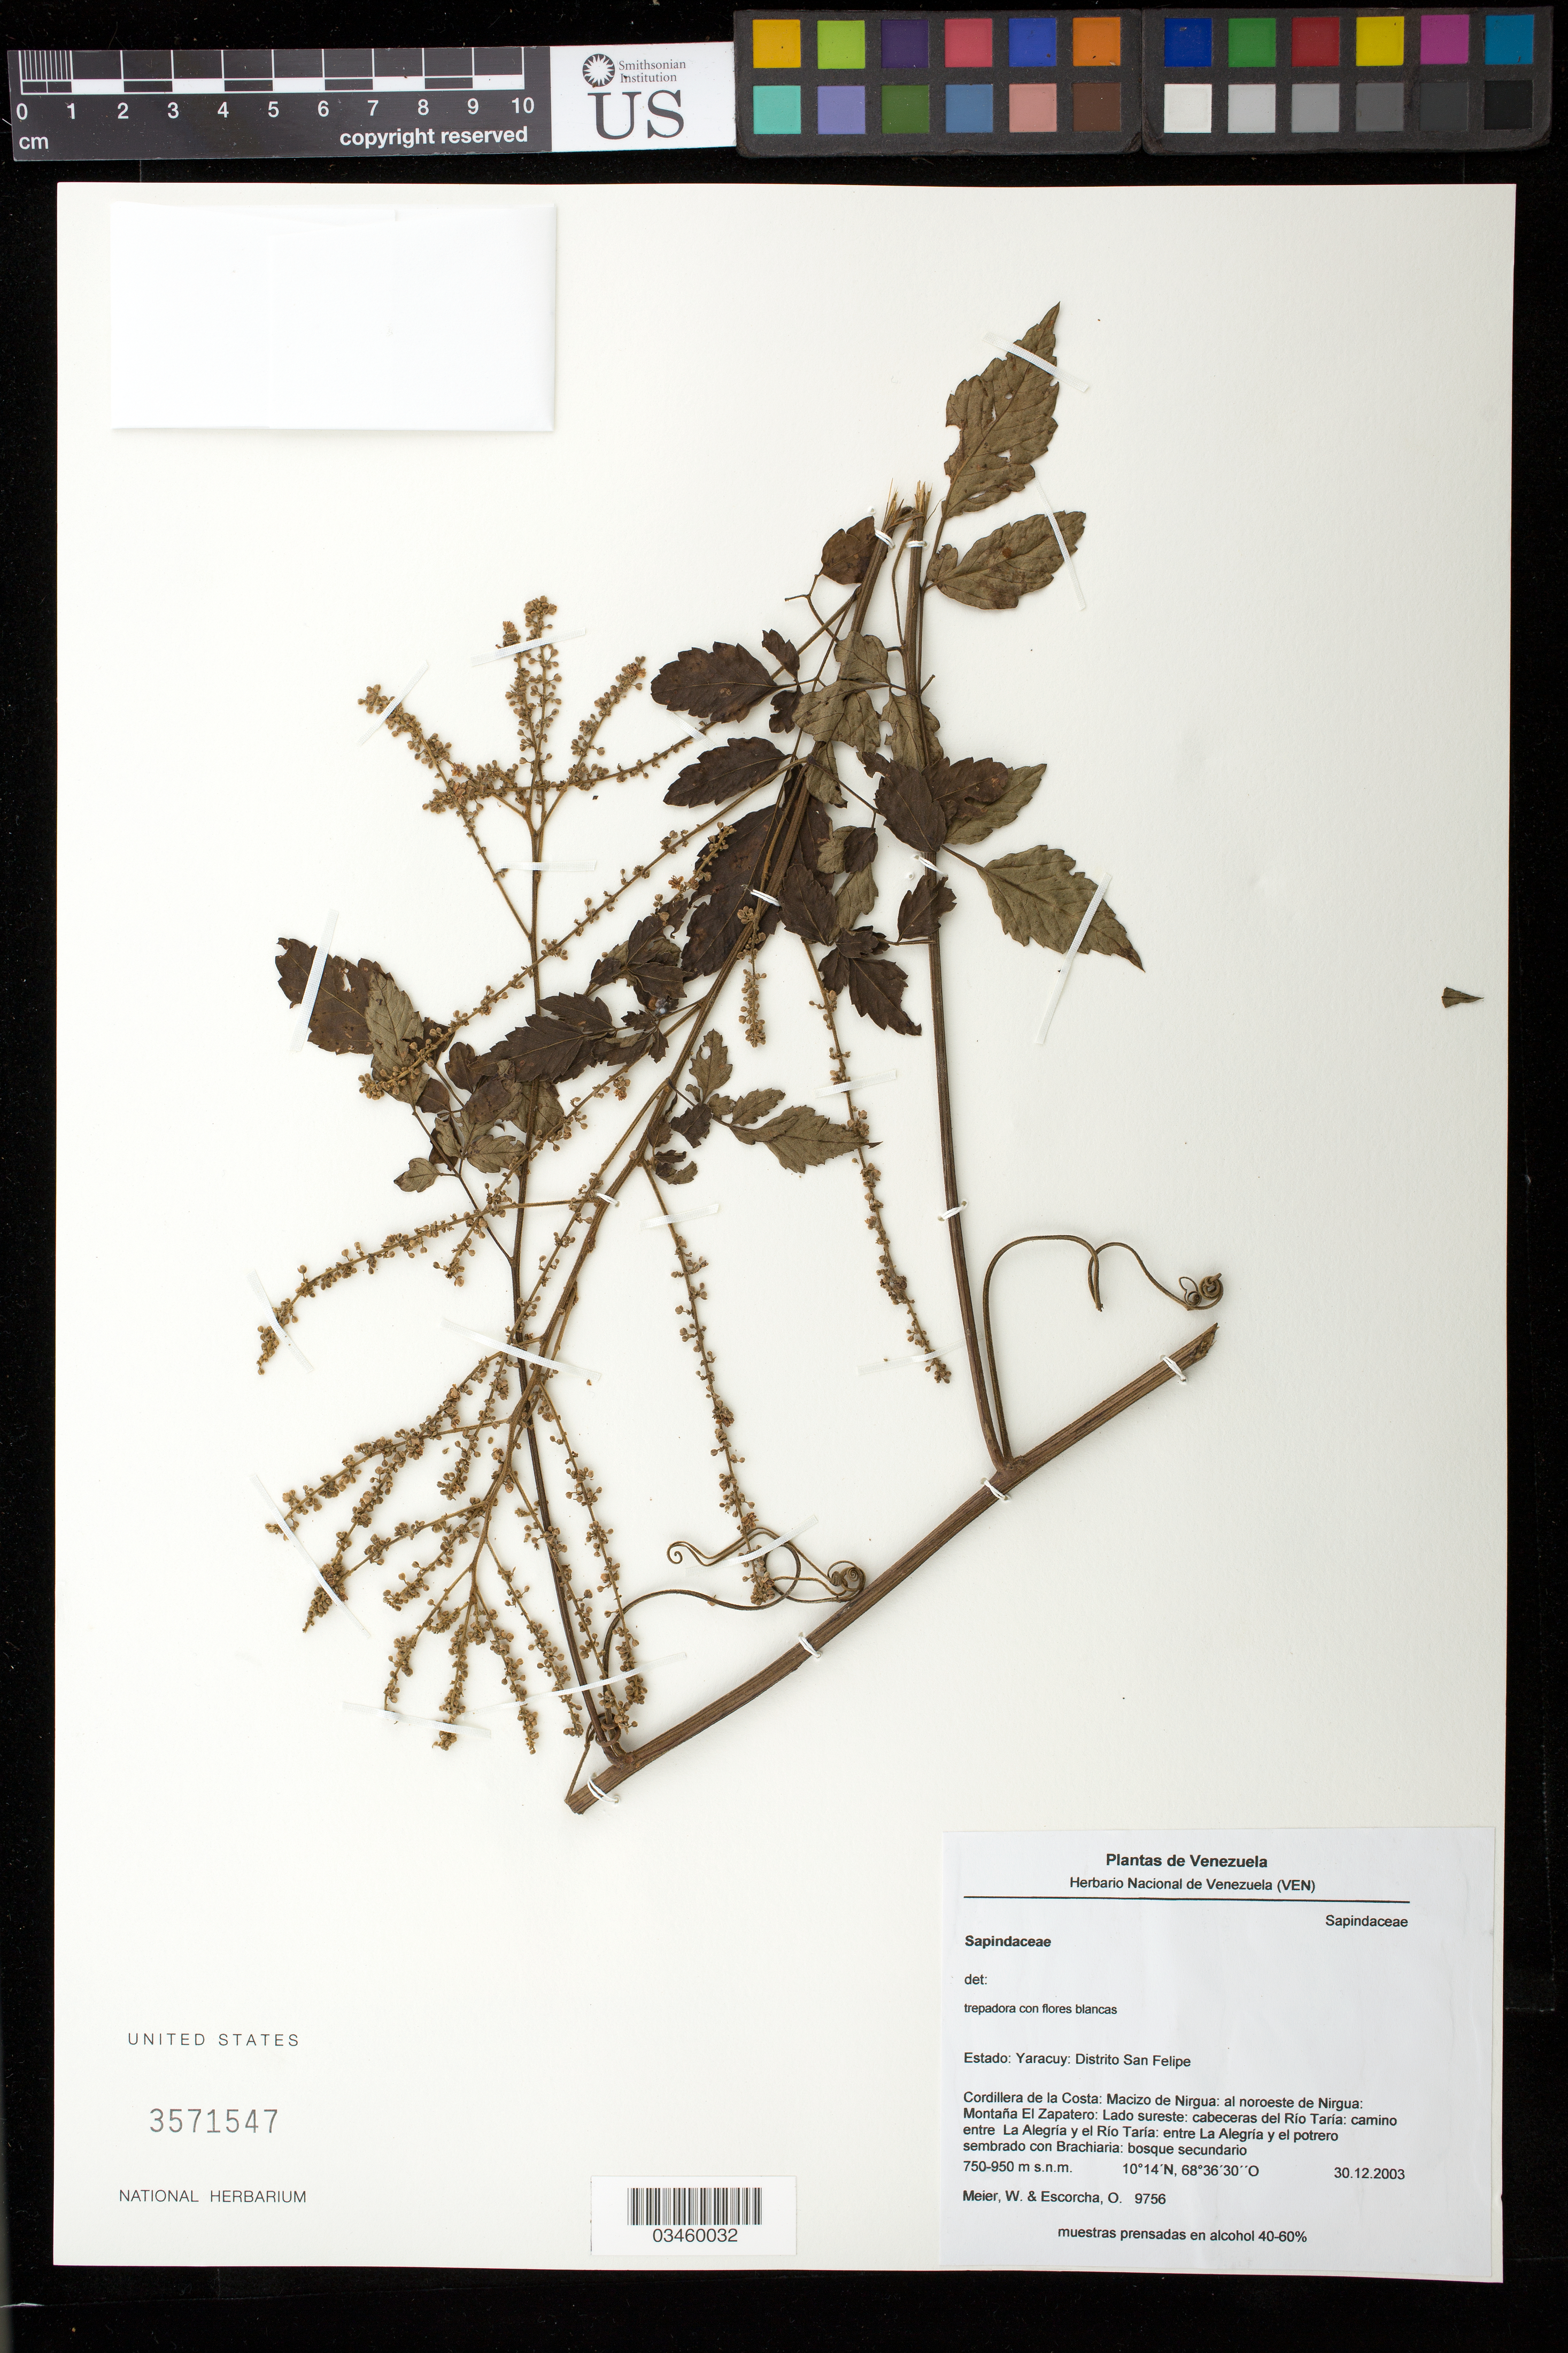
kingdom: Plantae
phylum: Tracheophyta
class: Magnoliopsida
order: Sapindales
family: Sapindaceae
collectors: W. Meier & O. Escorcha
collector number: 9756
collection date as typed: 30 Dec 2003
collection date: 2003-12-30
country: Venezuela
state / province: Yaracuy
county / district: San Felipe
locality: Cordillera de la Costa: Macizo de Nirgua: NE de Nirgua: Montaña El Zapatero: Lado sureste: cabeceras del Río Taría: camino entre La Alegría y el Río Taría: entre La Alegría y el potrero sembrado con Brachiaria.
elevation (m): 750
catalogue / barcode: US 3571547